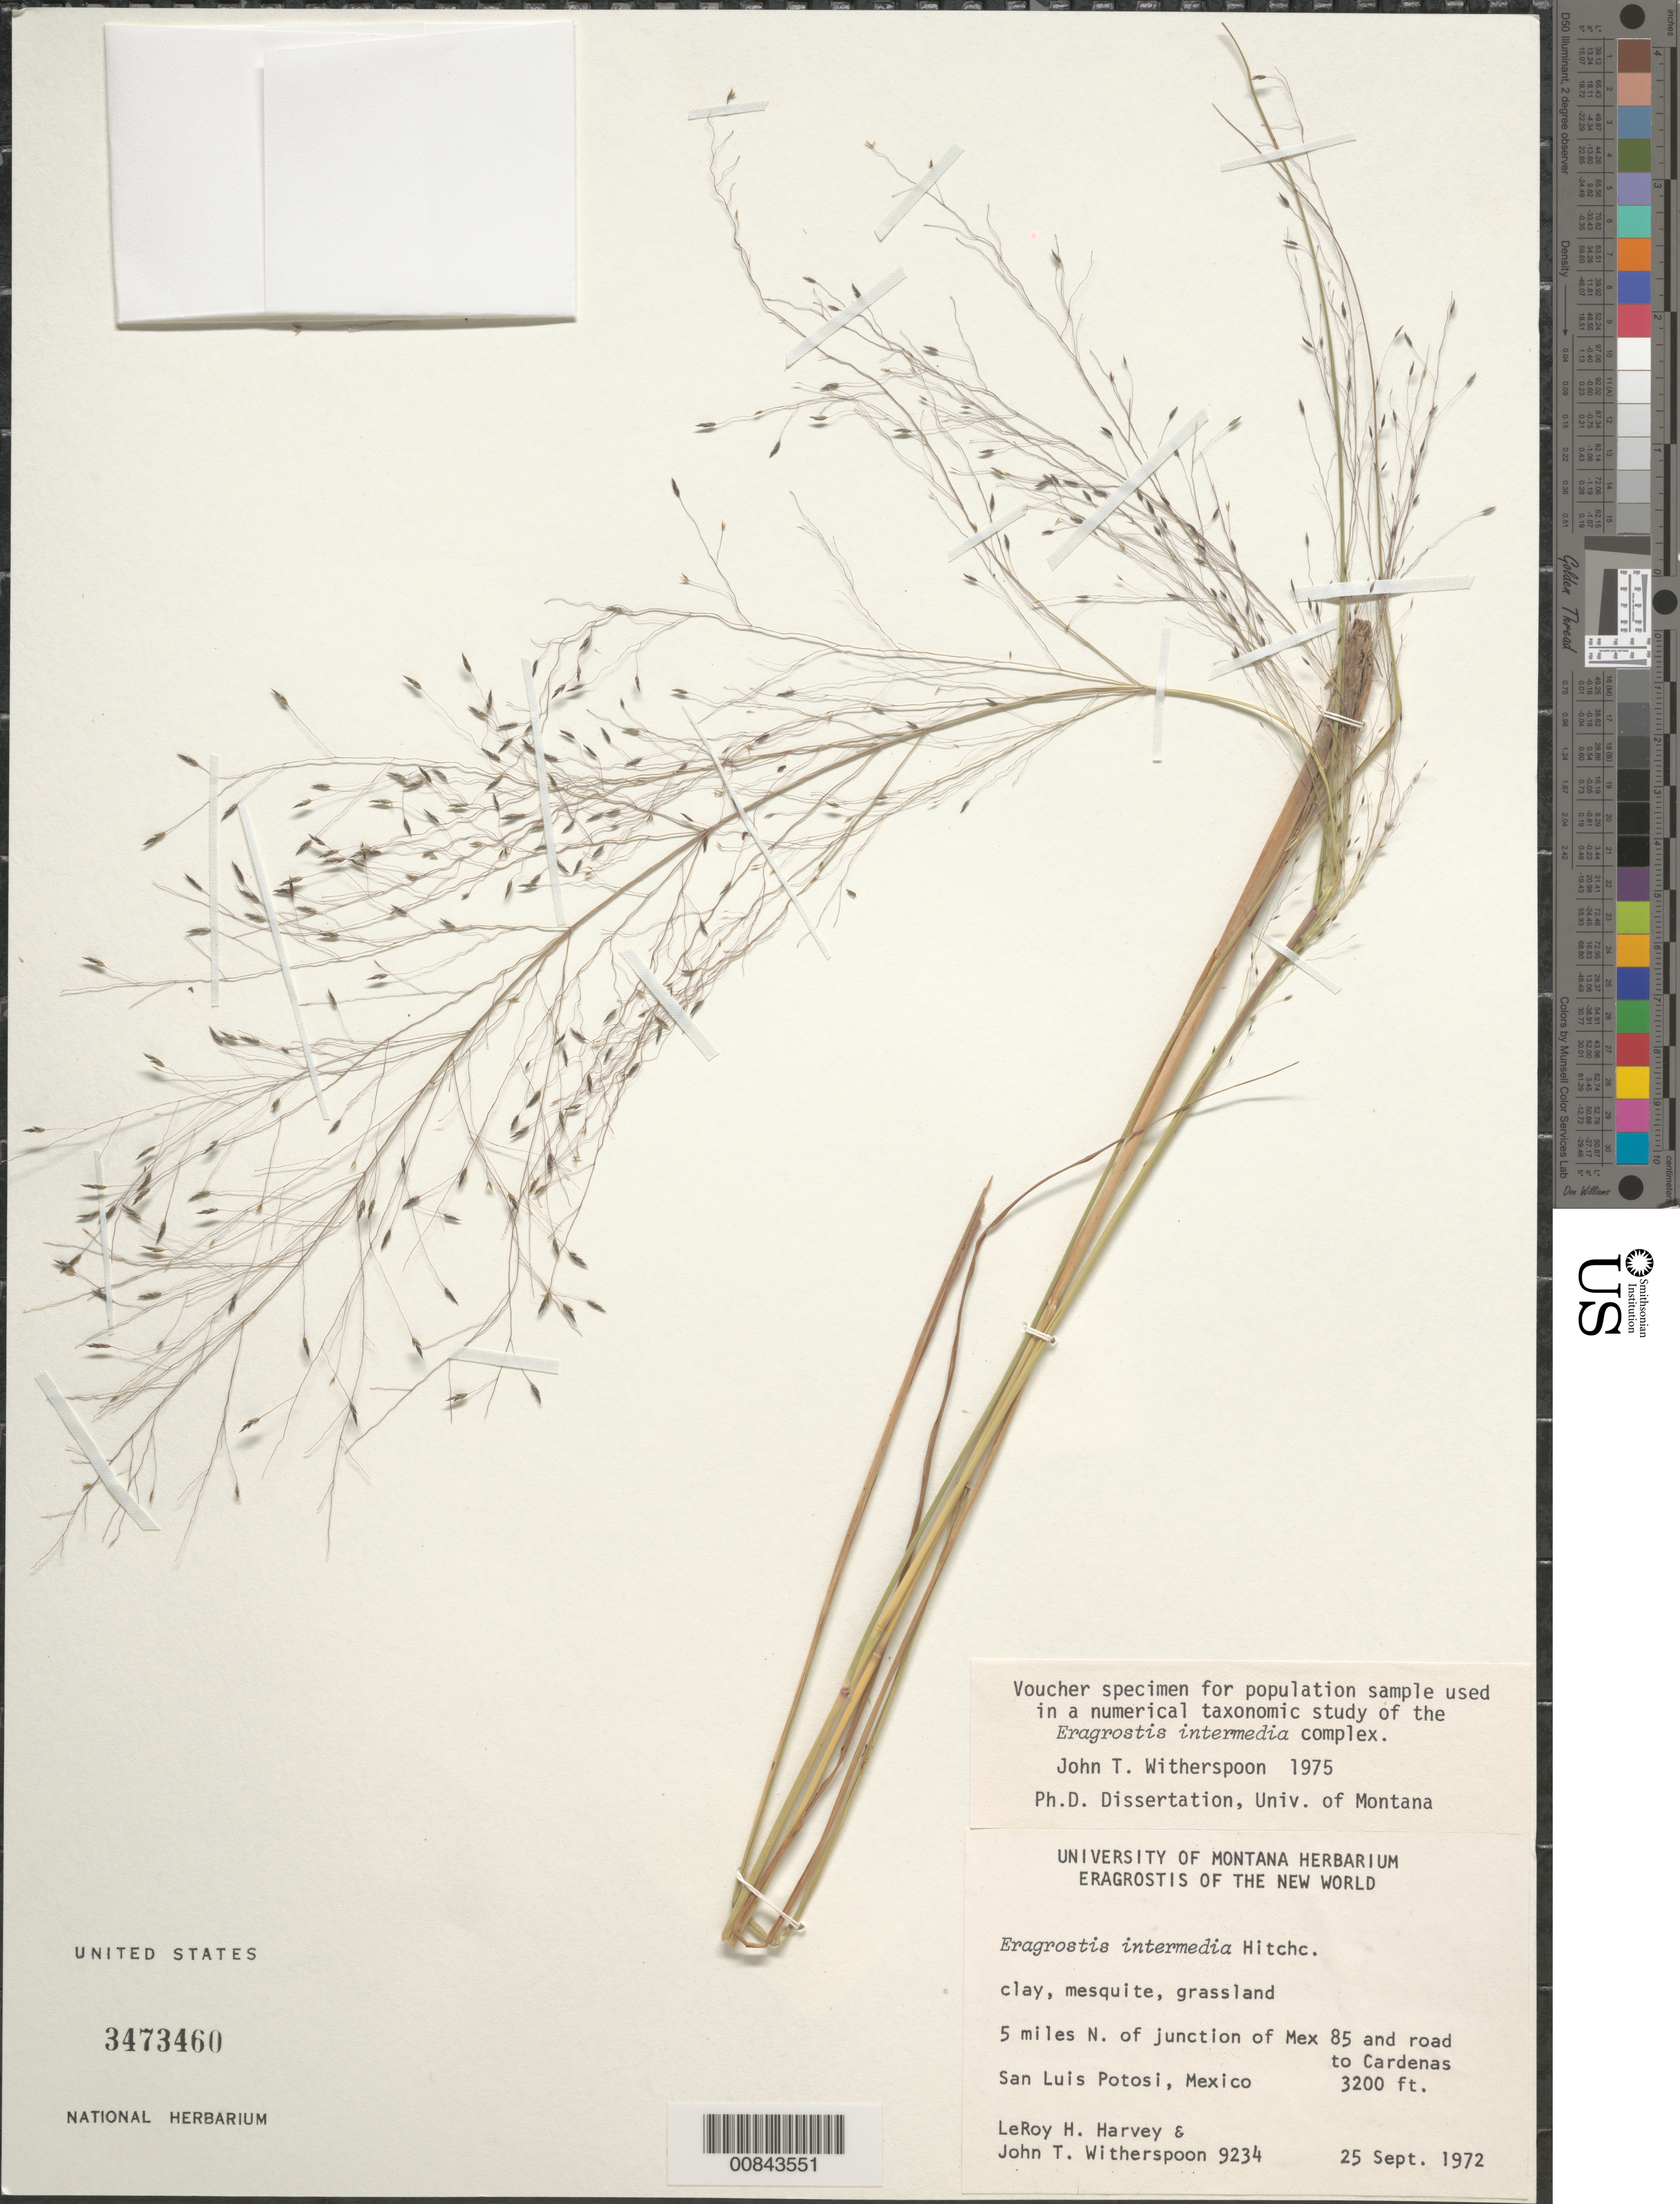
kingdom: Plantae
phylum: Tracheophyta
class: Liliopsida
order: Poales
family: Poaceae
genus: Eragrostis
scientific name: Eragrostis intermedia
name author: Hitchc.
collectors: L. H. Harvey et al.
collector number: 9234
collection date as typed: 25 Sep 1972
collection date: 1972-09-25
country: Mexico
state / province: San Luis Potosi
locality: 5 mi N of junction of Mex 85 and road to Cardenas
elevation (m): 975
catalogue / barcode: US 3473460